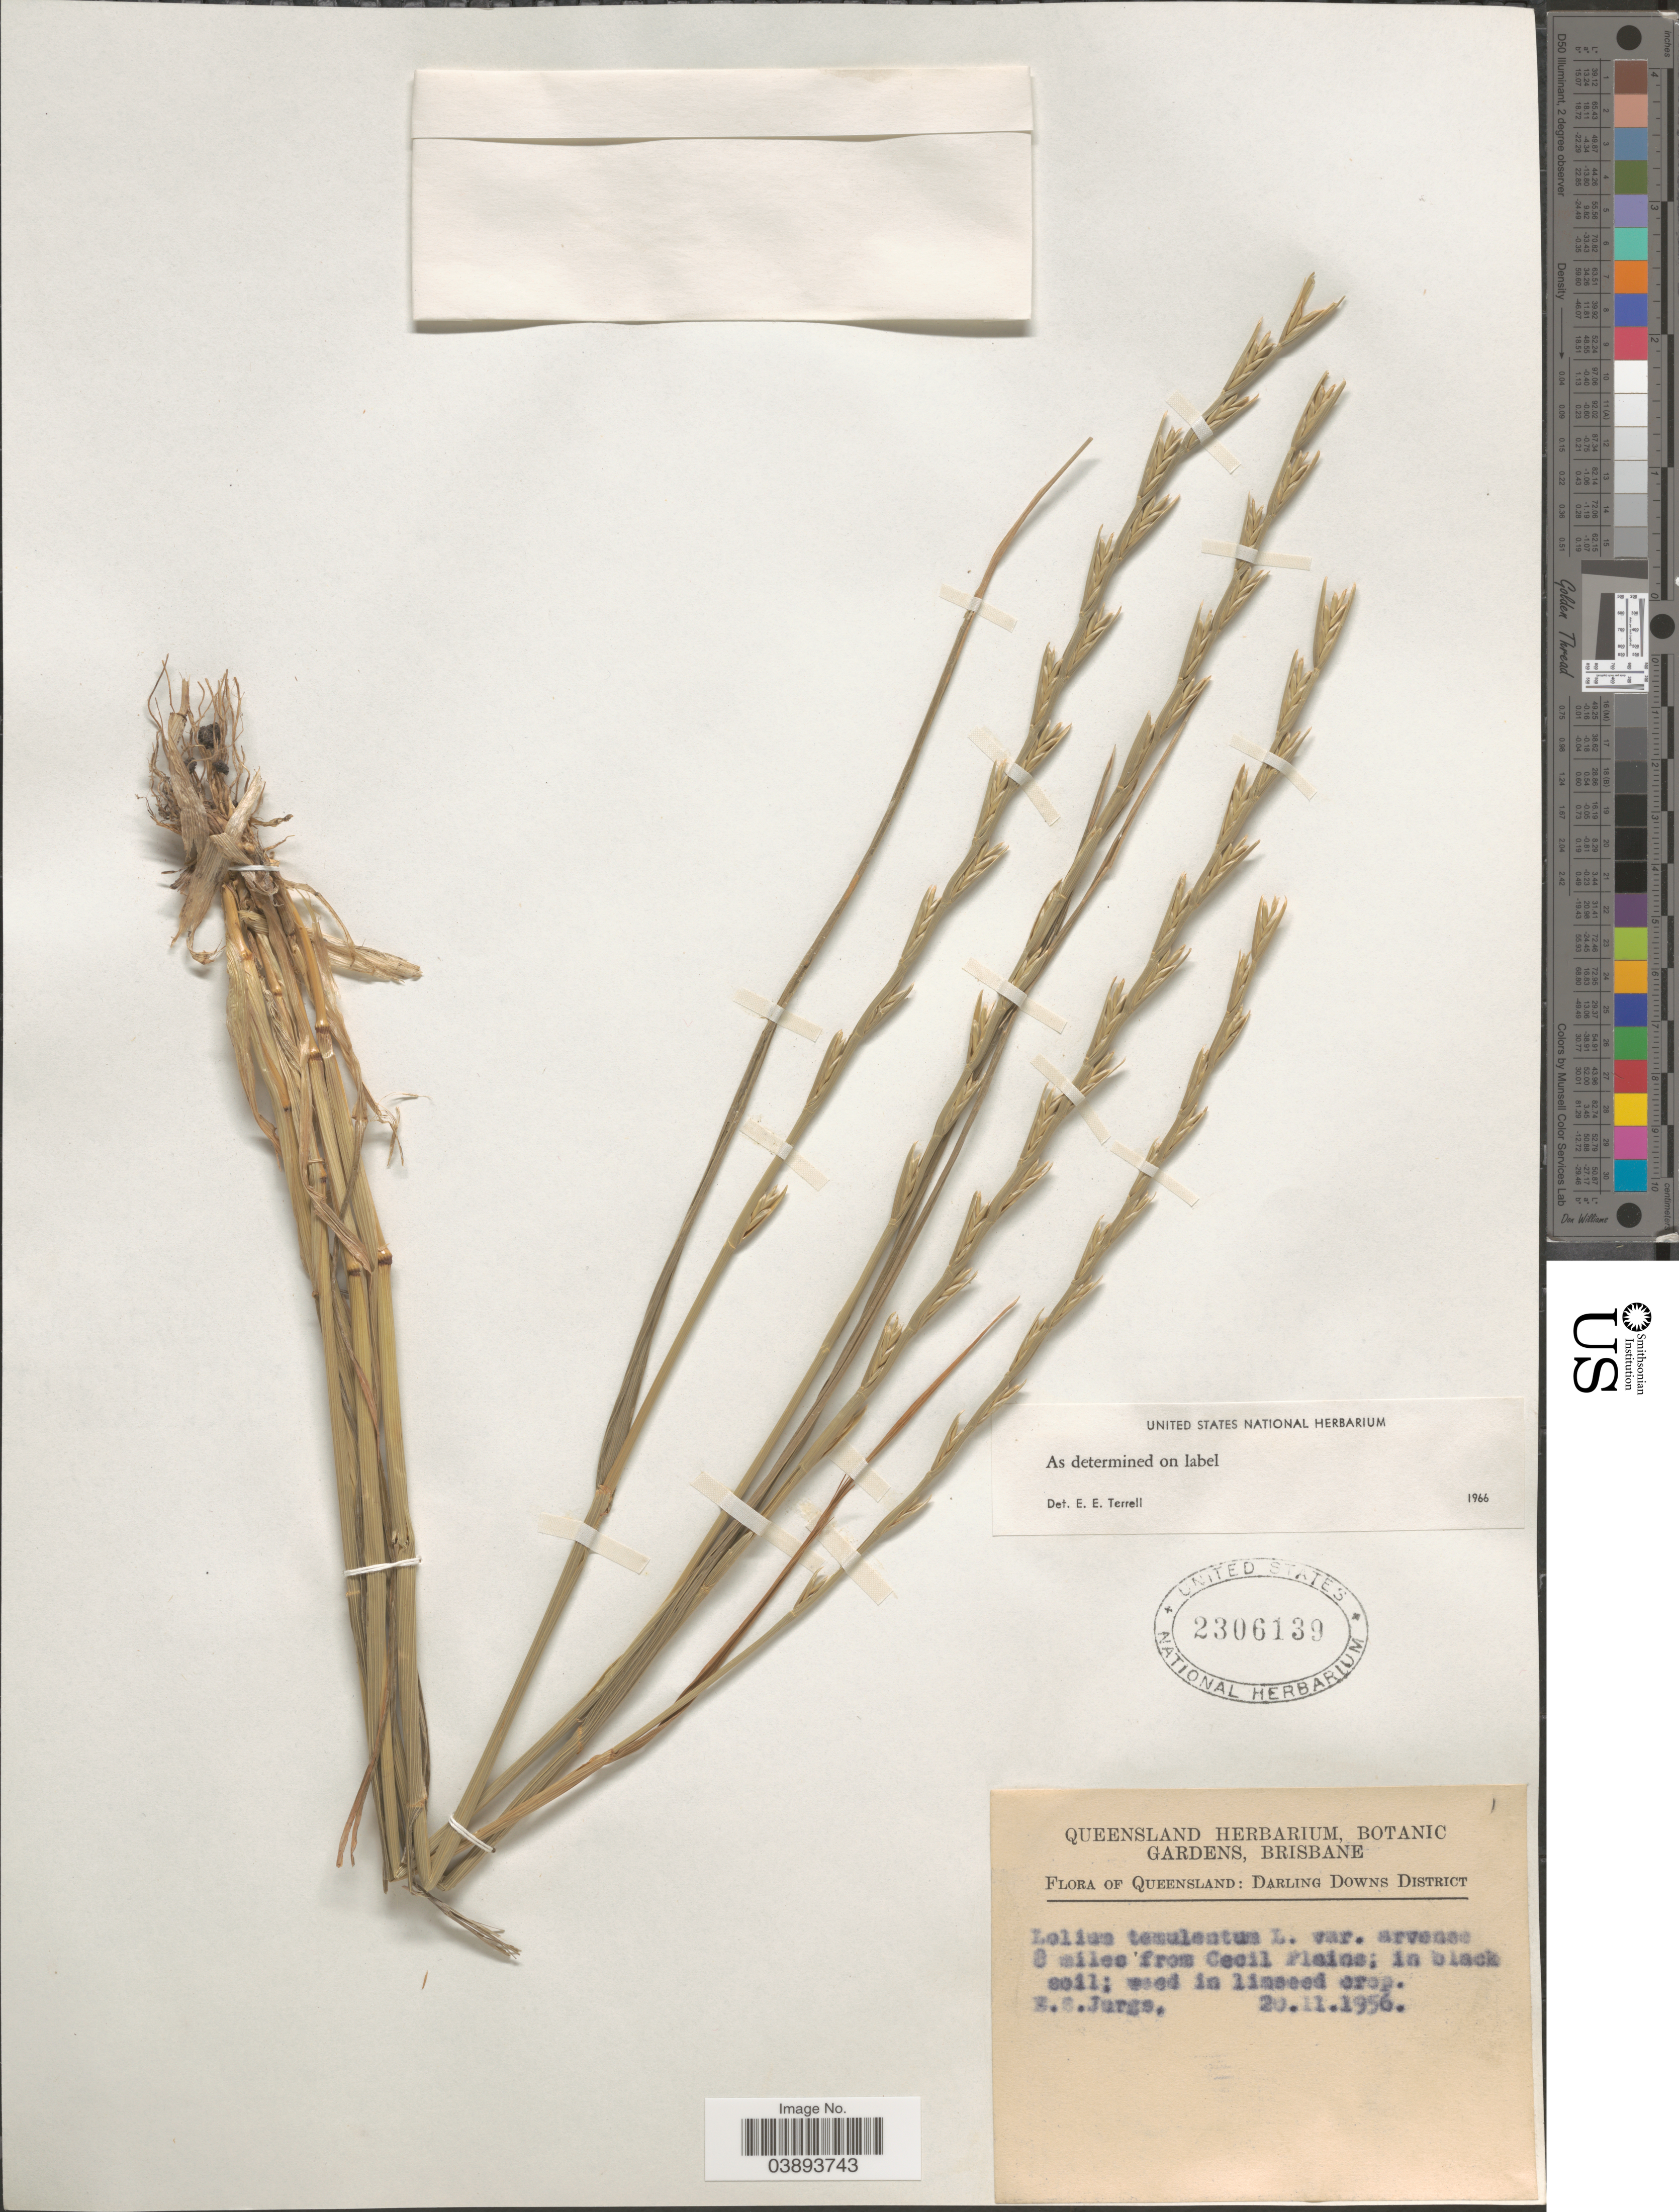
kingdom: Plantae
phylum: Tracheophyta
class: Liliopsida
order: Poales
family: Poaceae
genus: Lolium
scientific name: Lolium temulentum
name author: L.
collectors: E. Jurgs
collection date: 1956-11-20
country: Australia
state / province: Queensland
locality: Darling Downs District. 8 miles from Cecil Plains.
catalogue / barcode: US 2306139